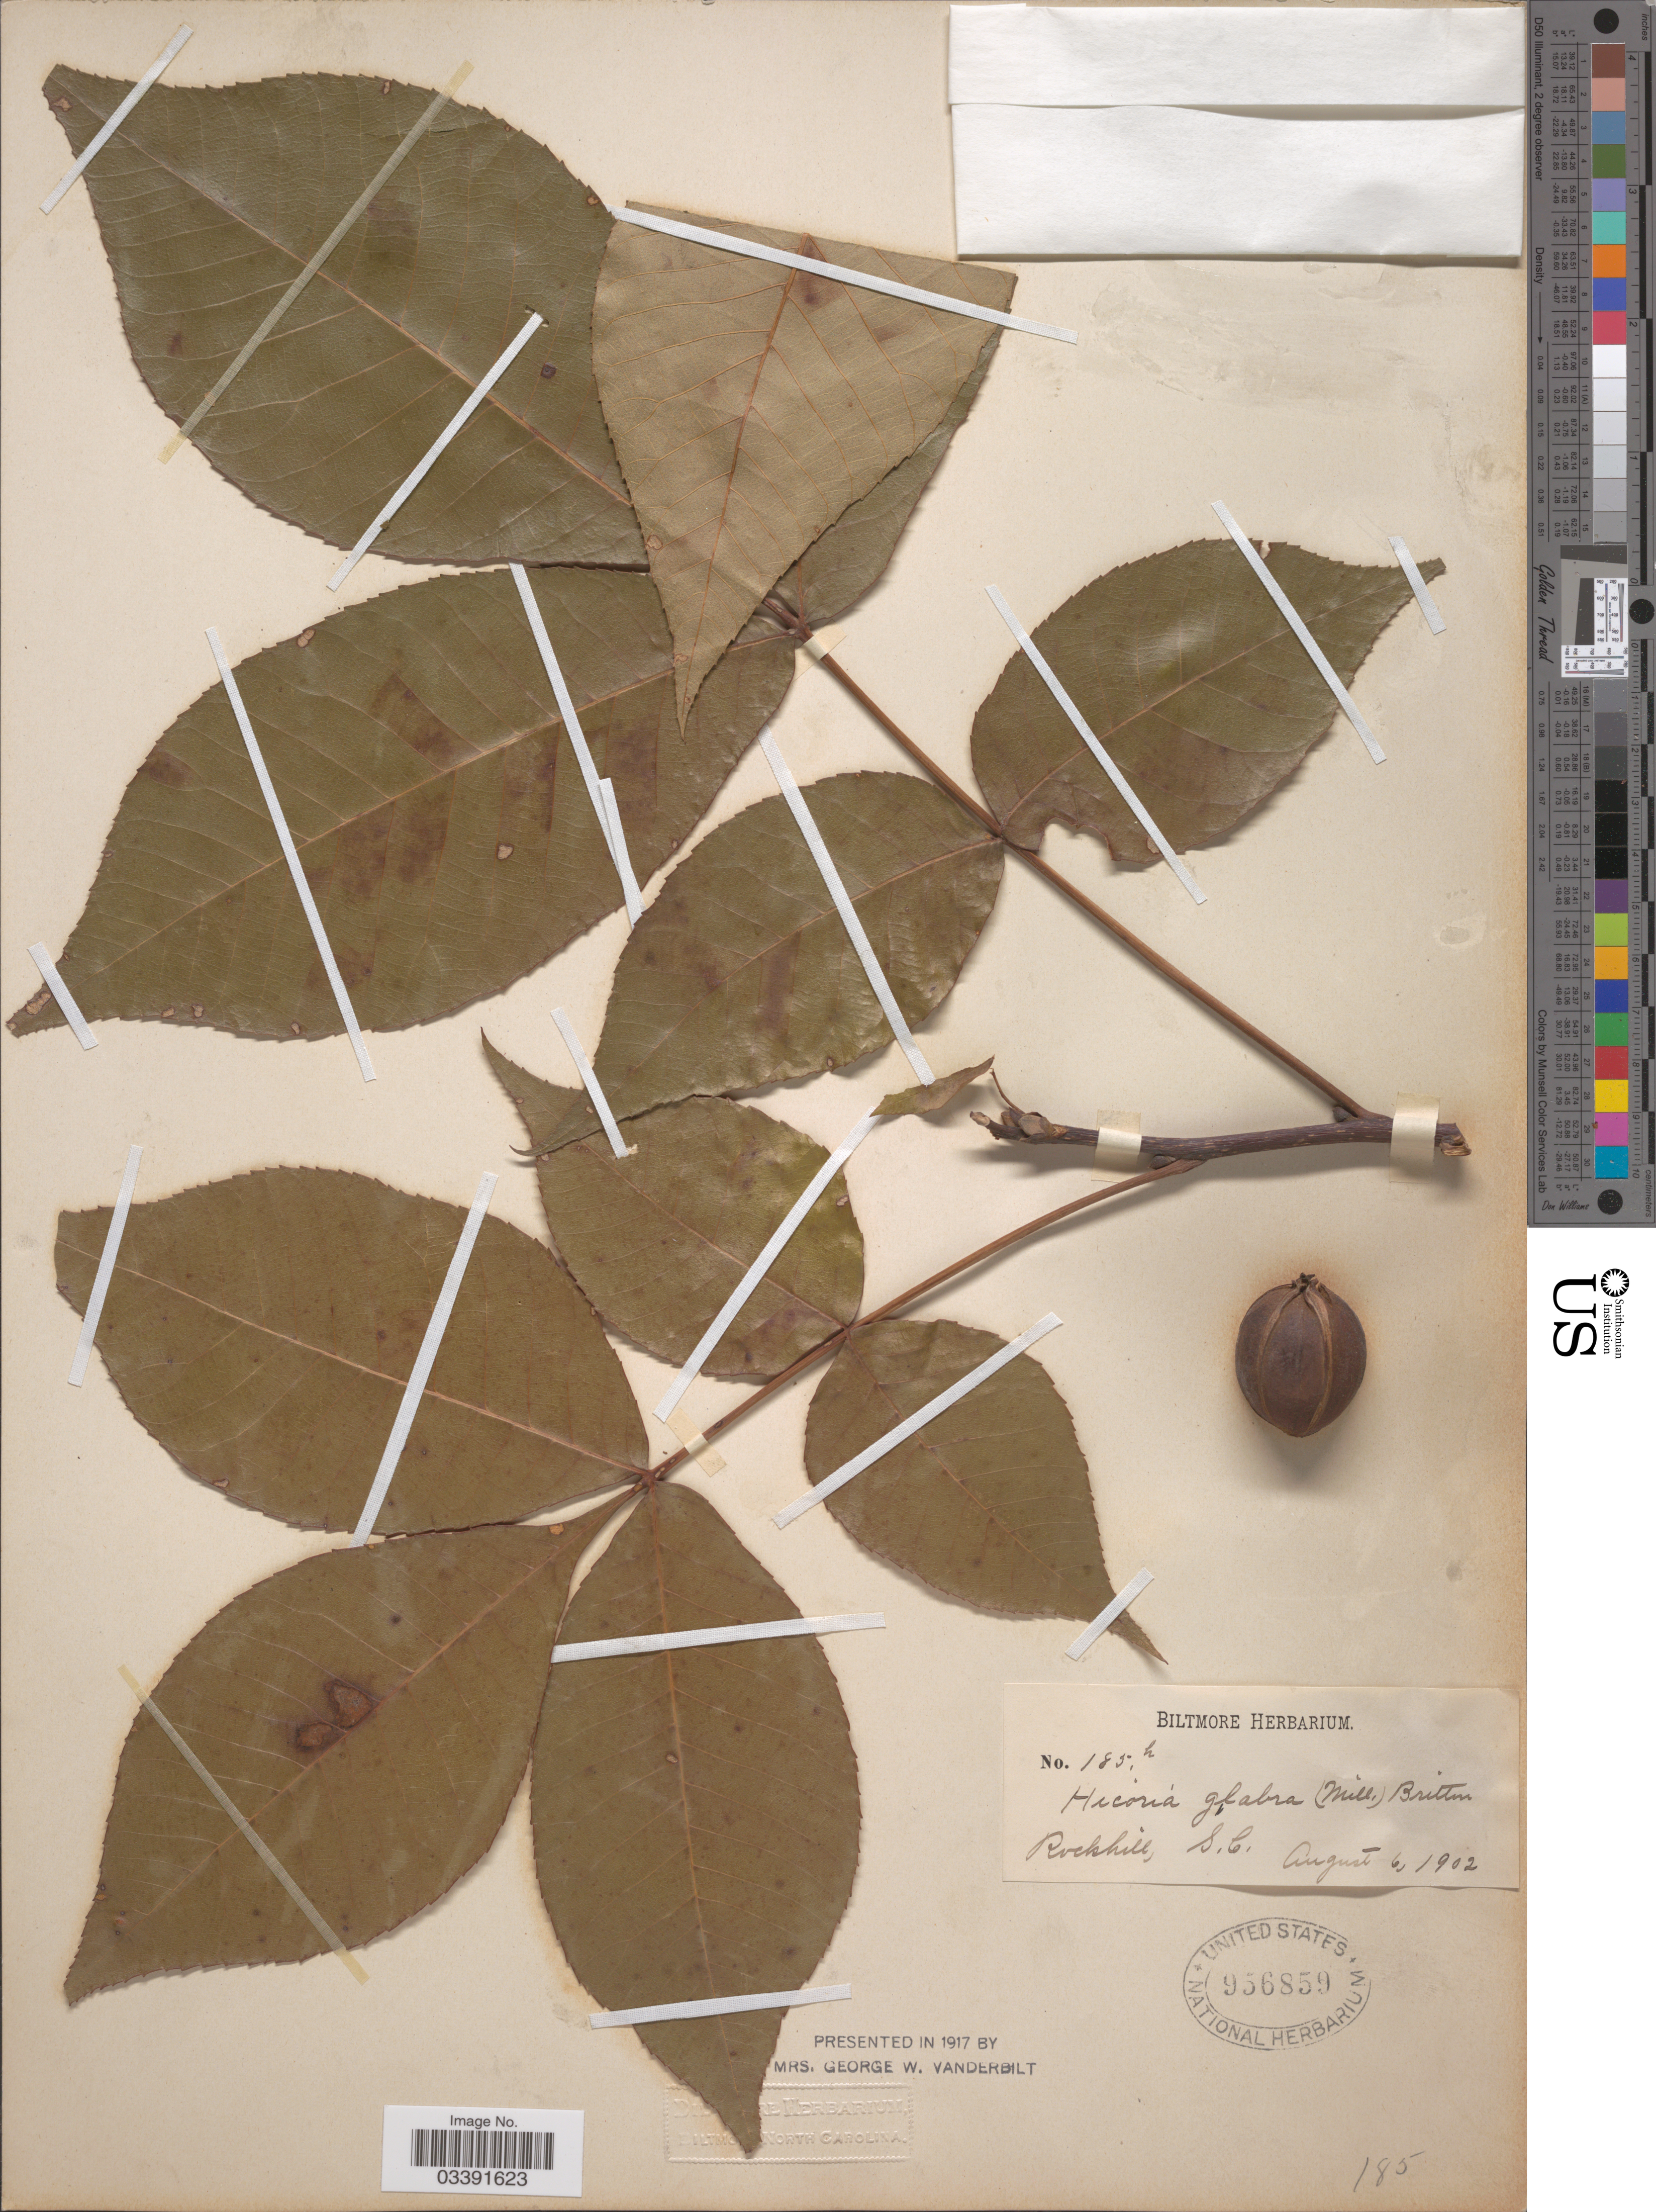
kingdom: Plantae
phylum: Tracheophyta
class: Magnoliopsida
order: Fagales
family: Juglandaceae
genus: Carya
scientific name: Carya glabra var. glabra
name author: (Mill.) Sweet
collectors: ex herb. Biltmore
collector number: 185h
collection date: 1902-08-06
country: United States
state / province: South Carolina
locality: Rockhill.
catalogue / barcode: US 956859